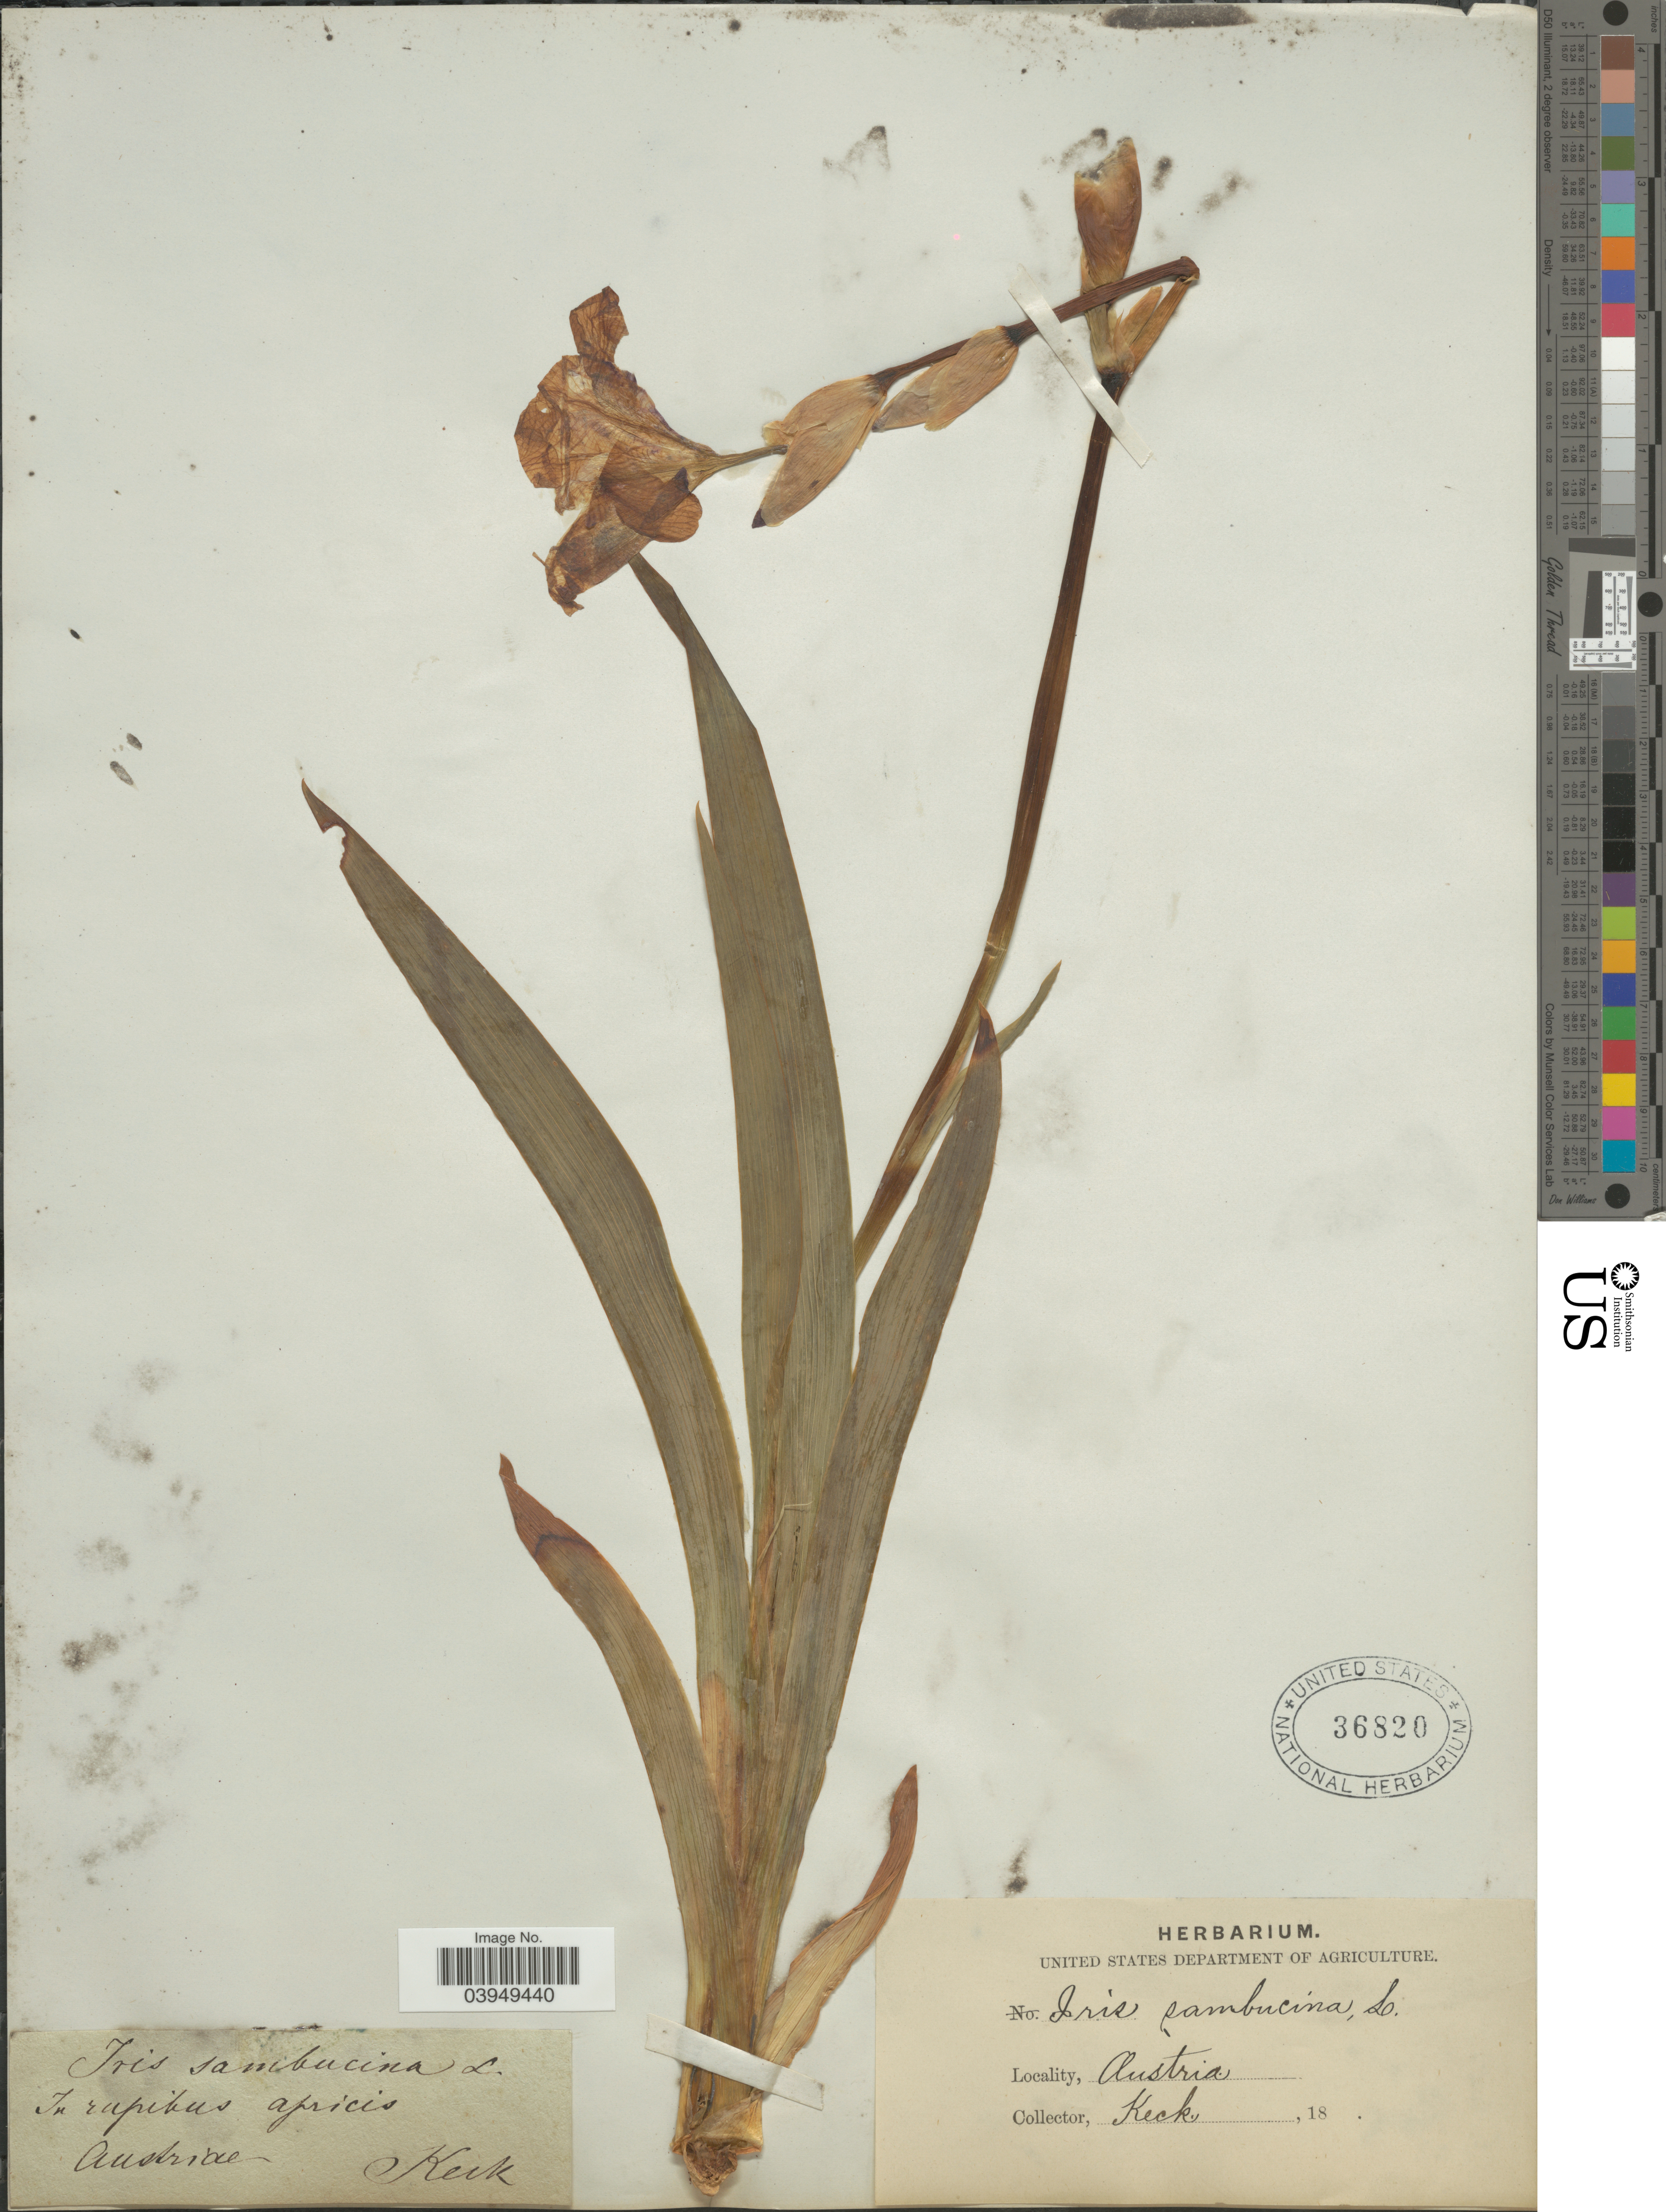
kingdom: Plantae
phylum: Tracheophyta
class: Liliopsida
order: Asparagales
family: Iridaceae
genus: Iris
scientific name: Iris sambucina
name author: L.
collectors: -- Keck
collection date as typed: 18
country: Austria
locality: In rupibus apricis Austriae.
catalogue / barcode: US 36820